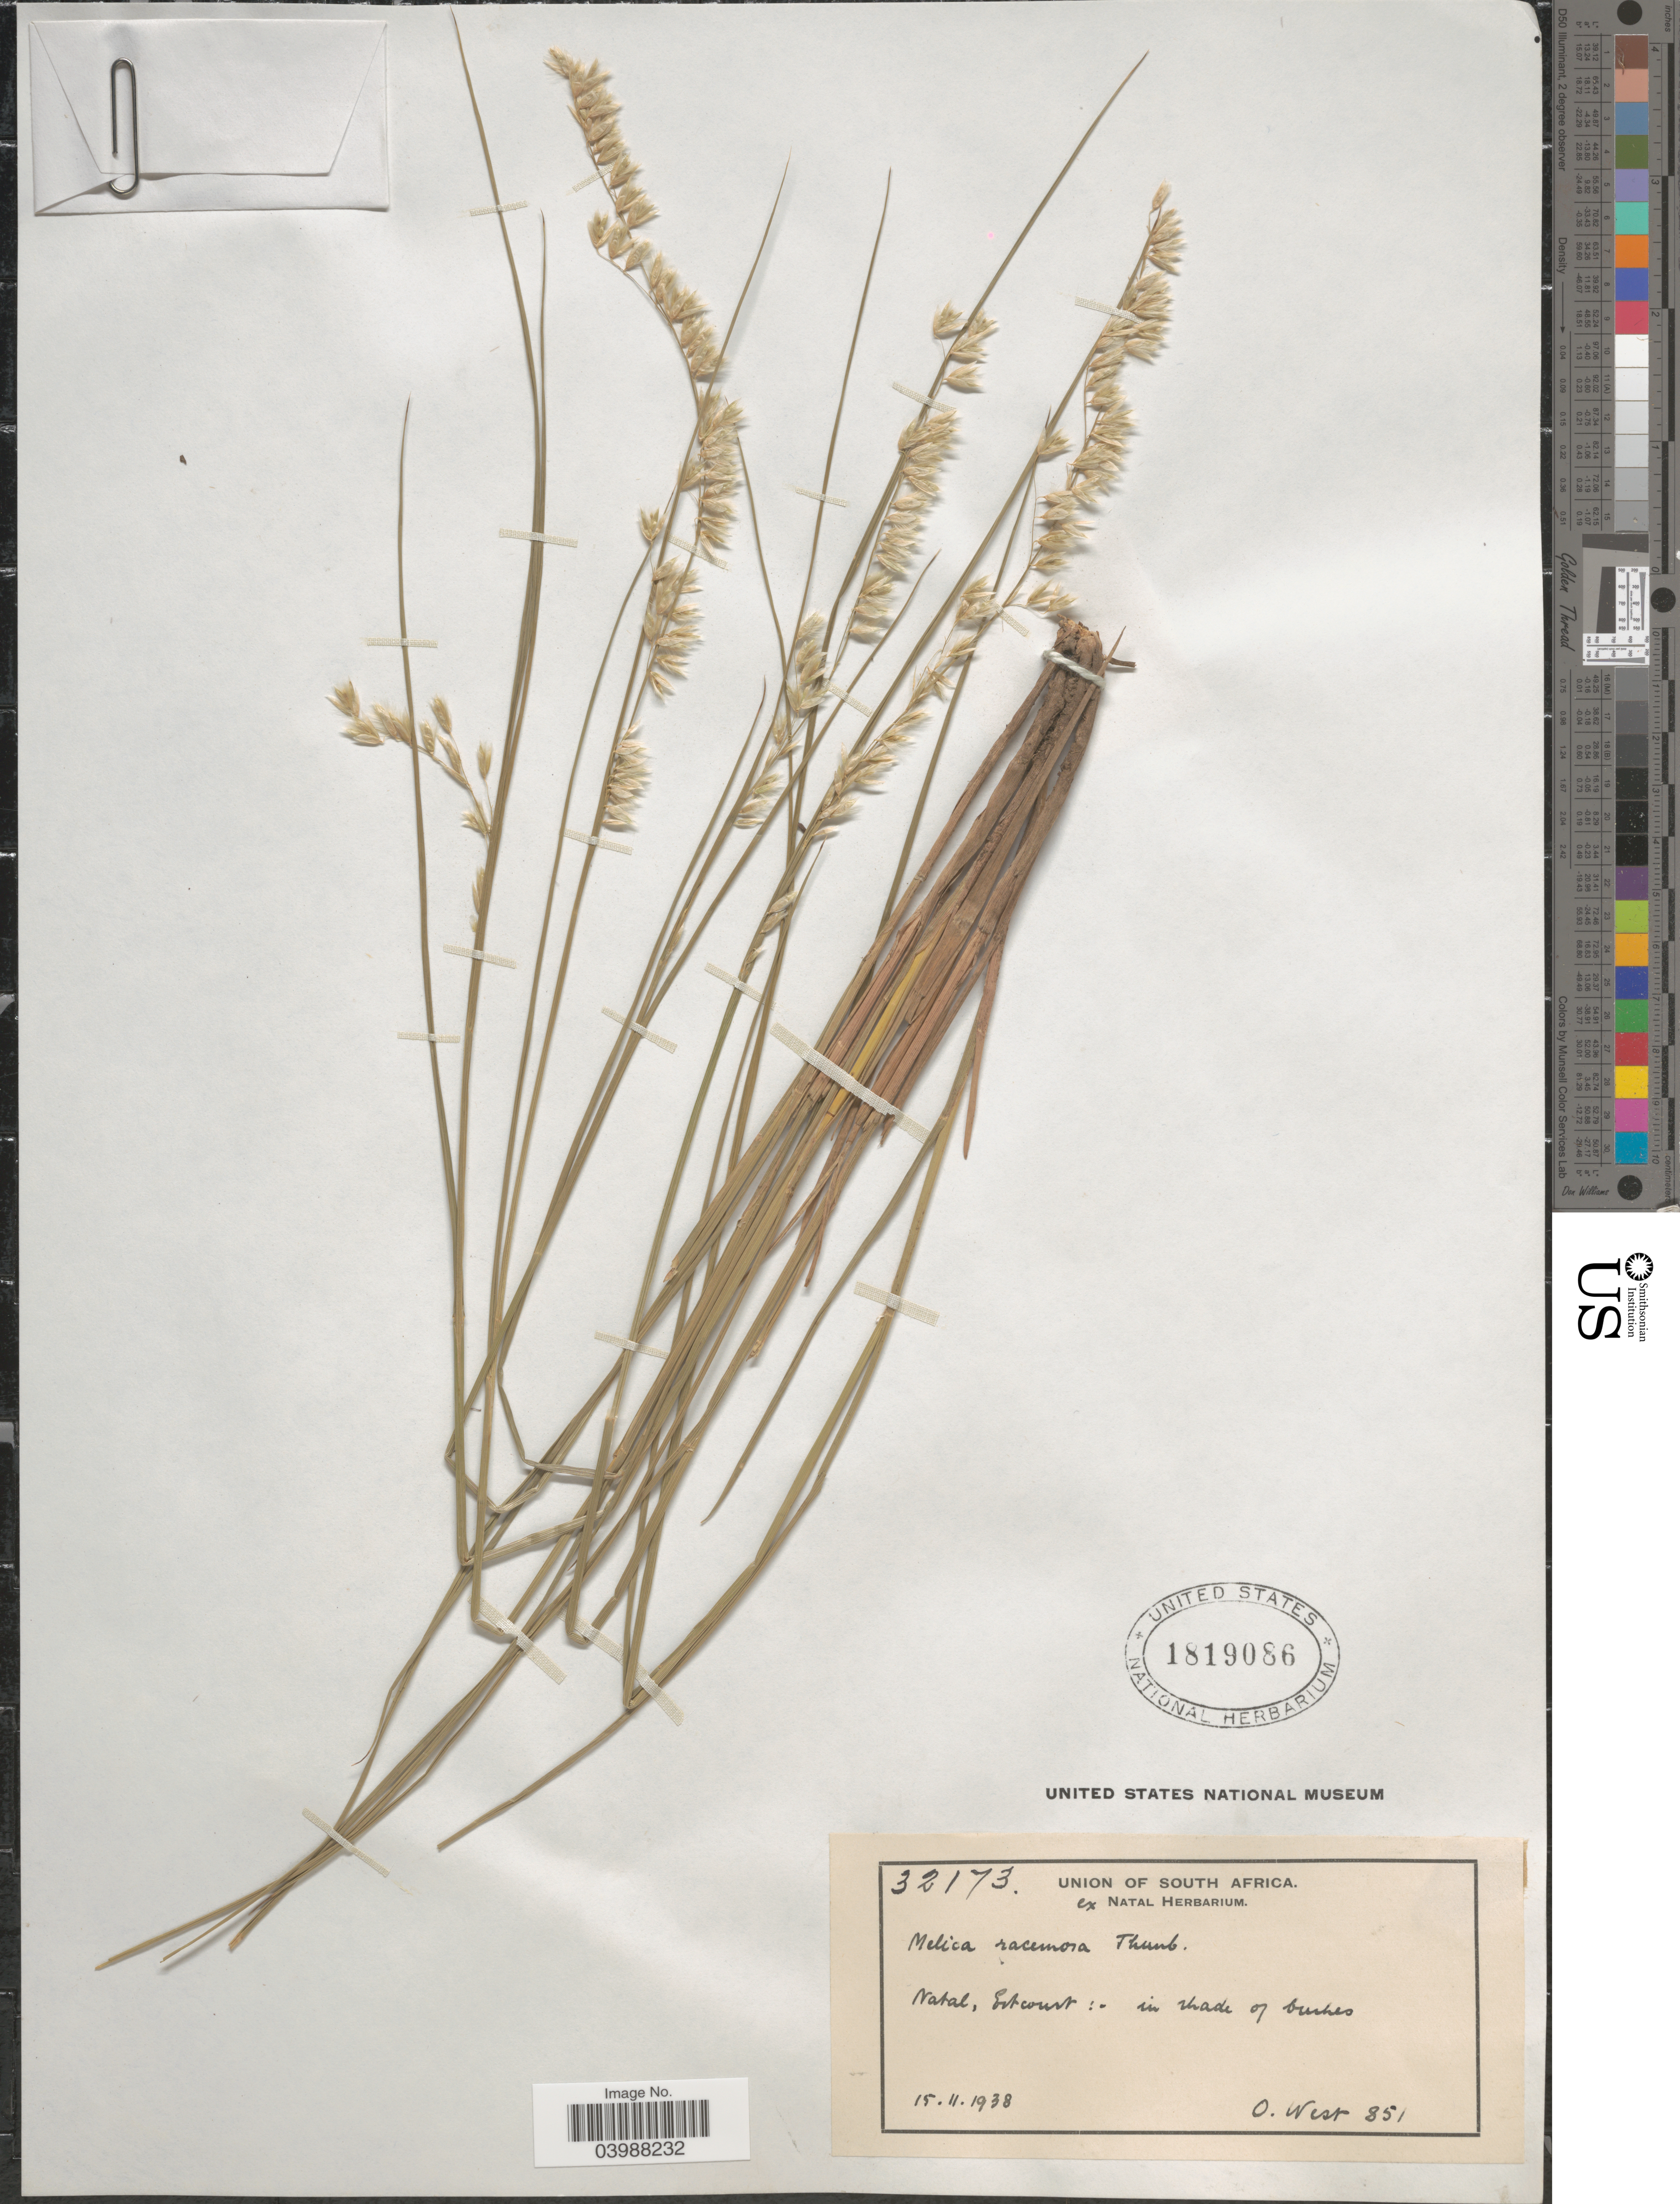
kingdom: Plantae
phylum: Tracheophyta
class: Liliopsida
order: Poales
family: Poaceae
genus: Melica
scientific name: Melica racemosa Muhl., nom. illeg.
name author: Muhl.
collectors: O. West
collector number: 851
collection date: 1938-11-15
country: South Africa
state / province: KwaZulu-Natal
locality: Natal, Estcourt: in shade of bushes.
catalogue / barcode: US 1819086